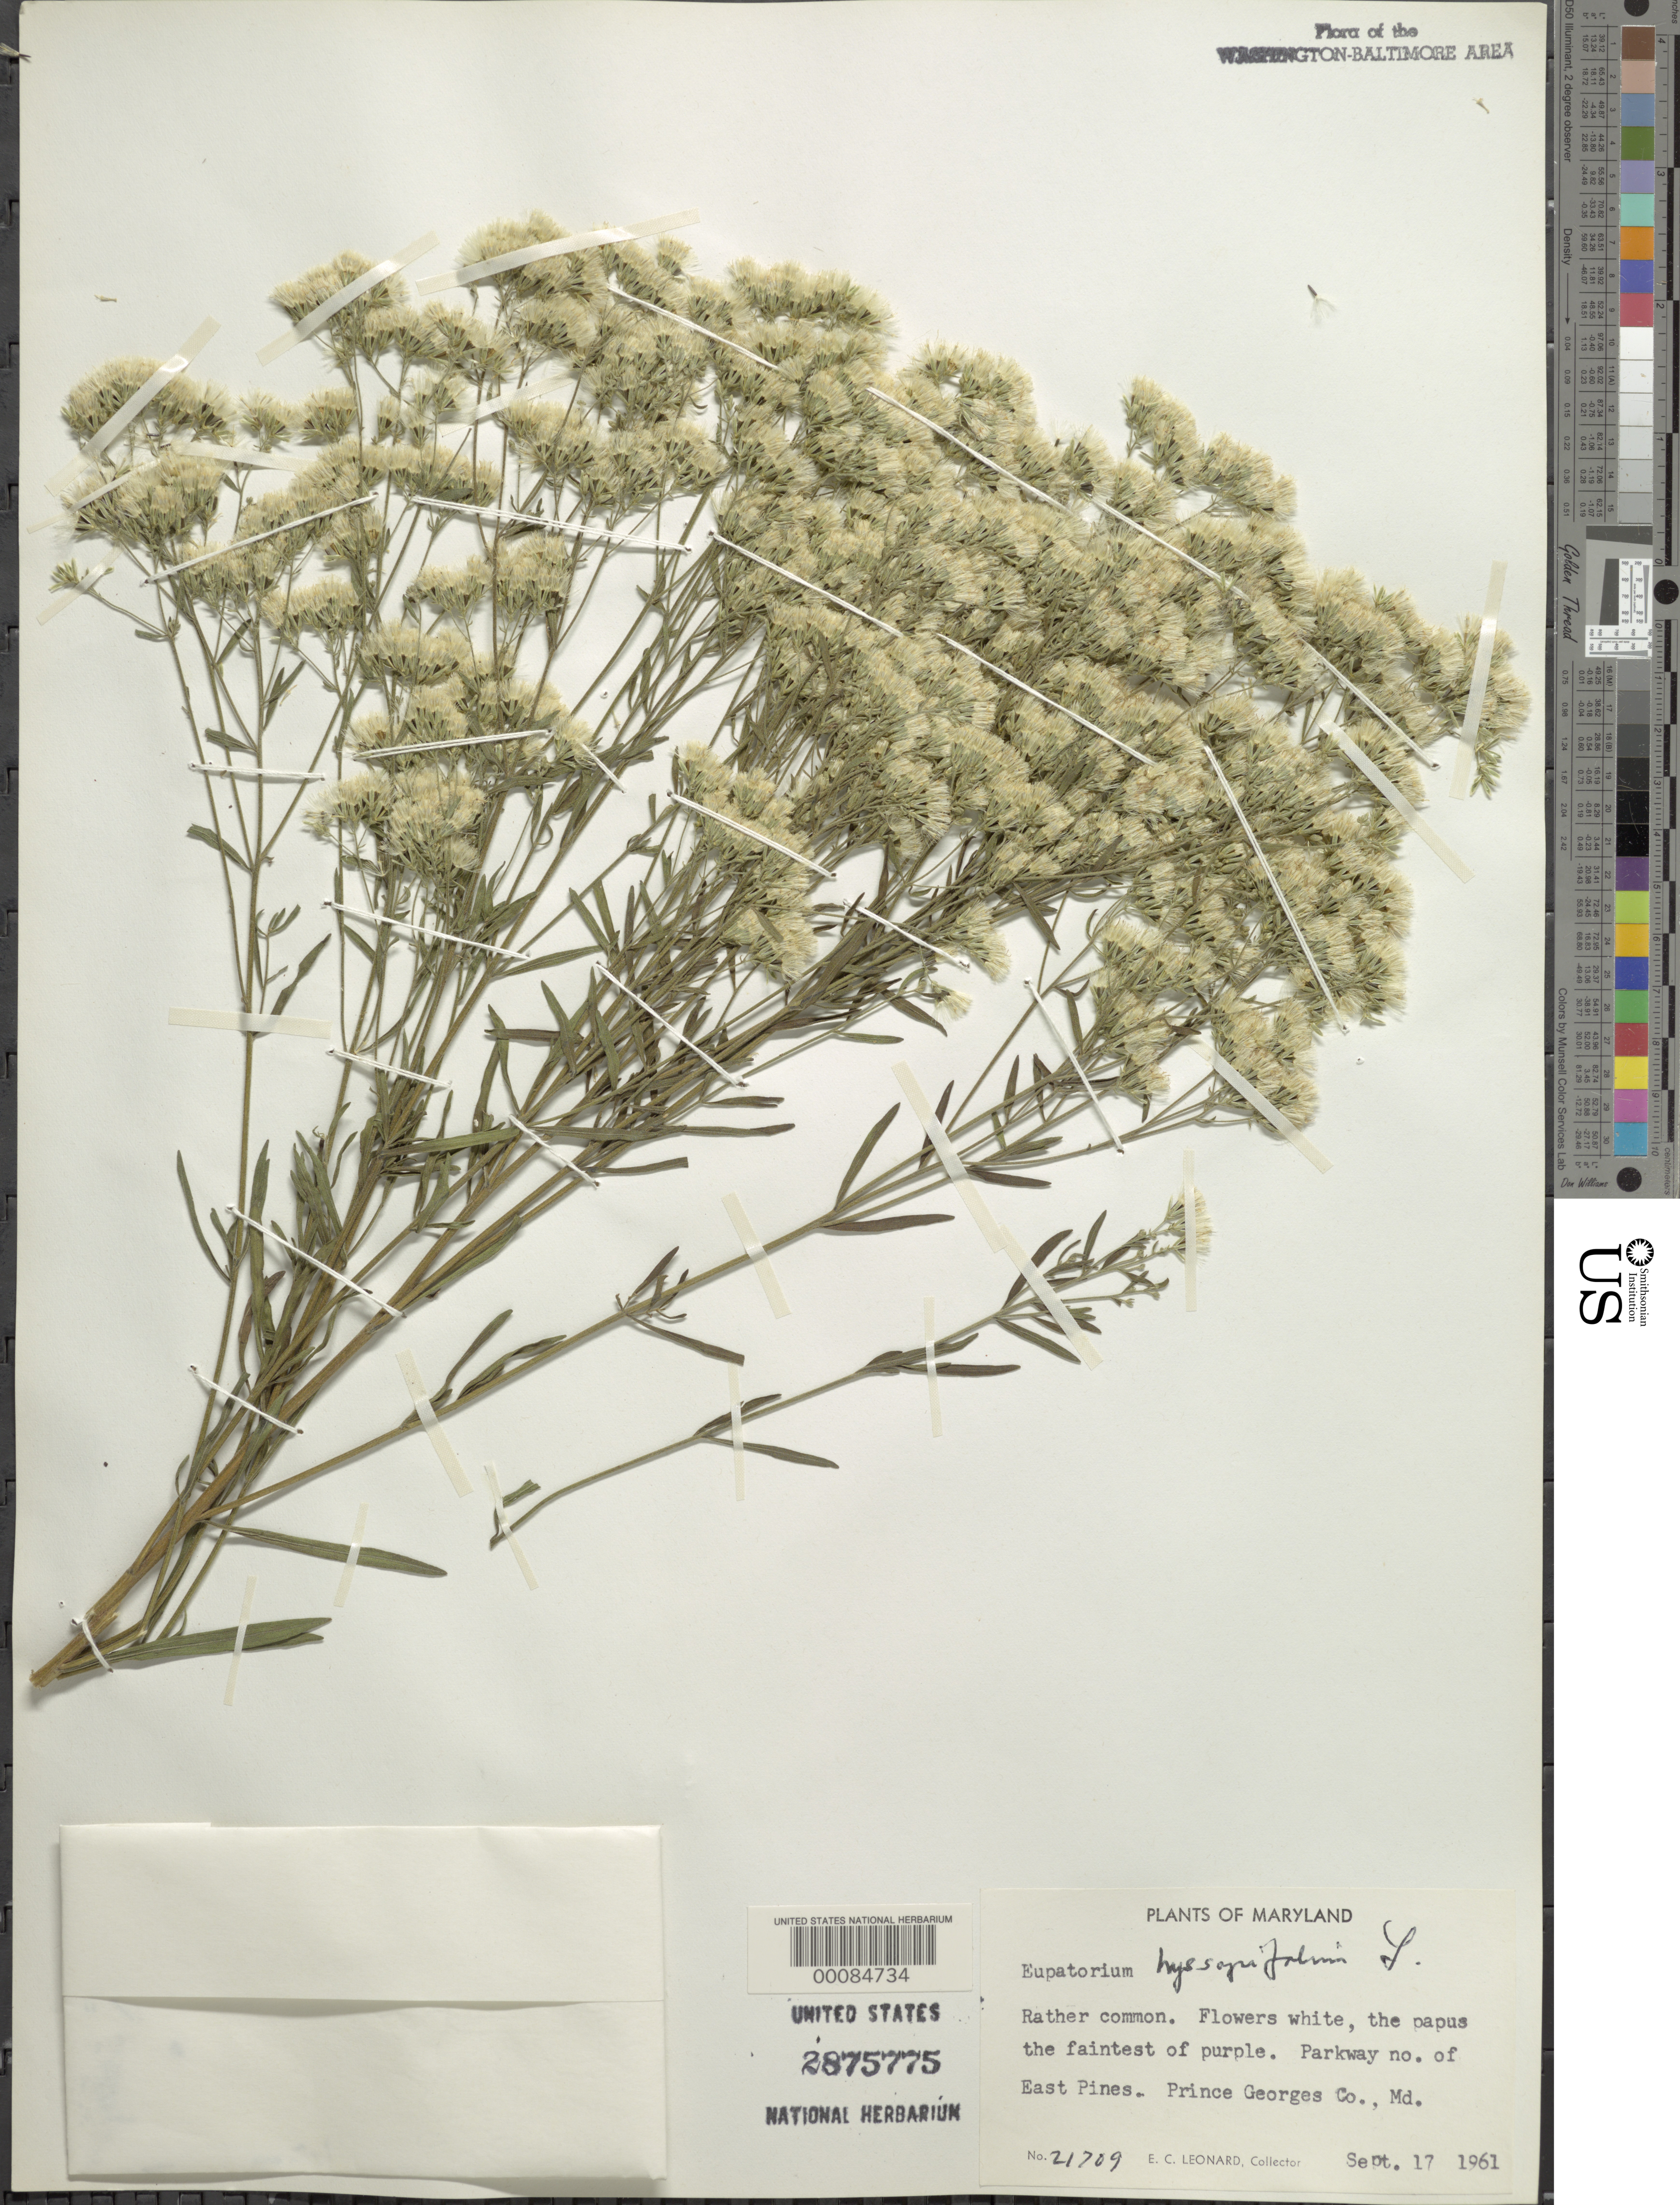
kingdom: Plantae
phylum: Tracheophyta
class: Magnoliopsida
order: Asterales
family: Asteraceae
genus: Eupatorium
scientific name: Eupatorium hyssopifolium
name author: L.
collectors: E. C. Leonard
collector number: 21709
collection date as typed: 17 Sep 1961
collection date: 1961-09-17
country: United States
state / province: Maryland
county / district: Prince George's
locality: Parkway north of East Pines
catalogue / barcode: US 2875775